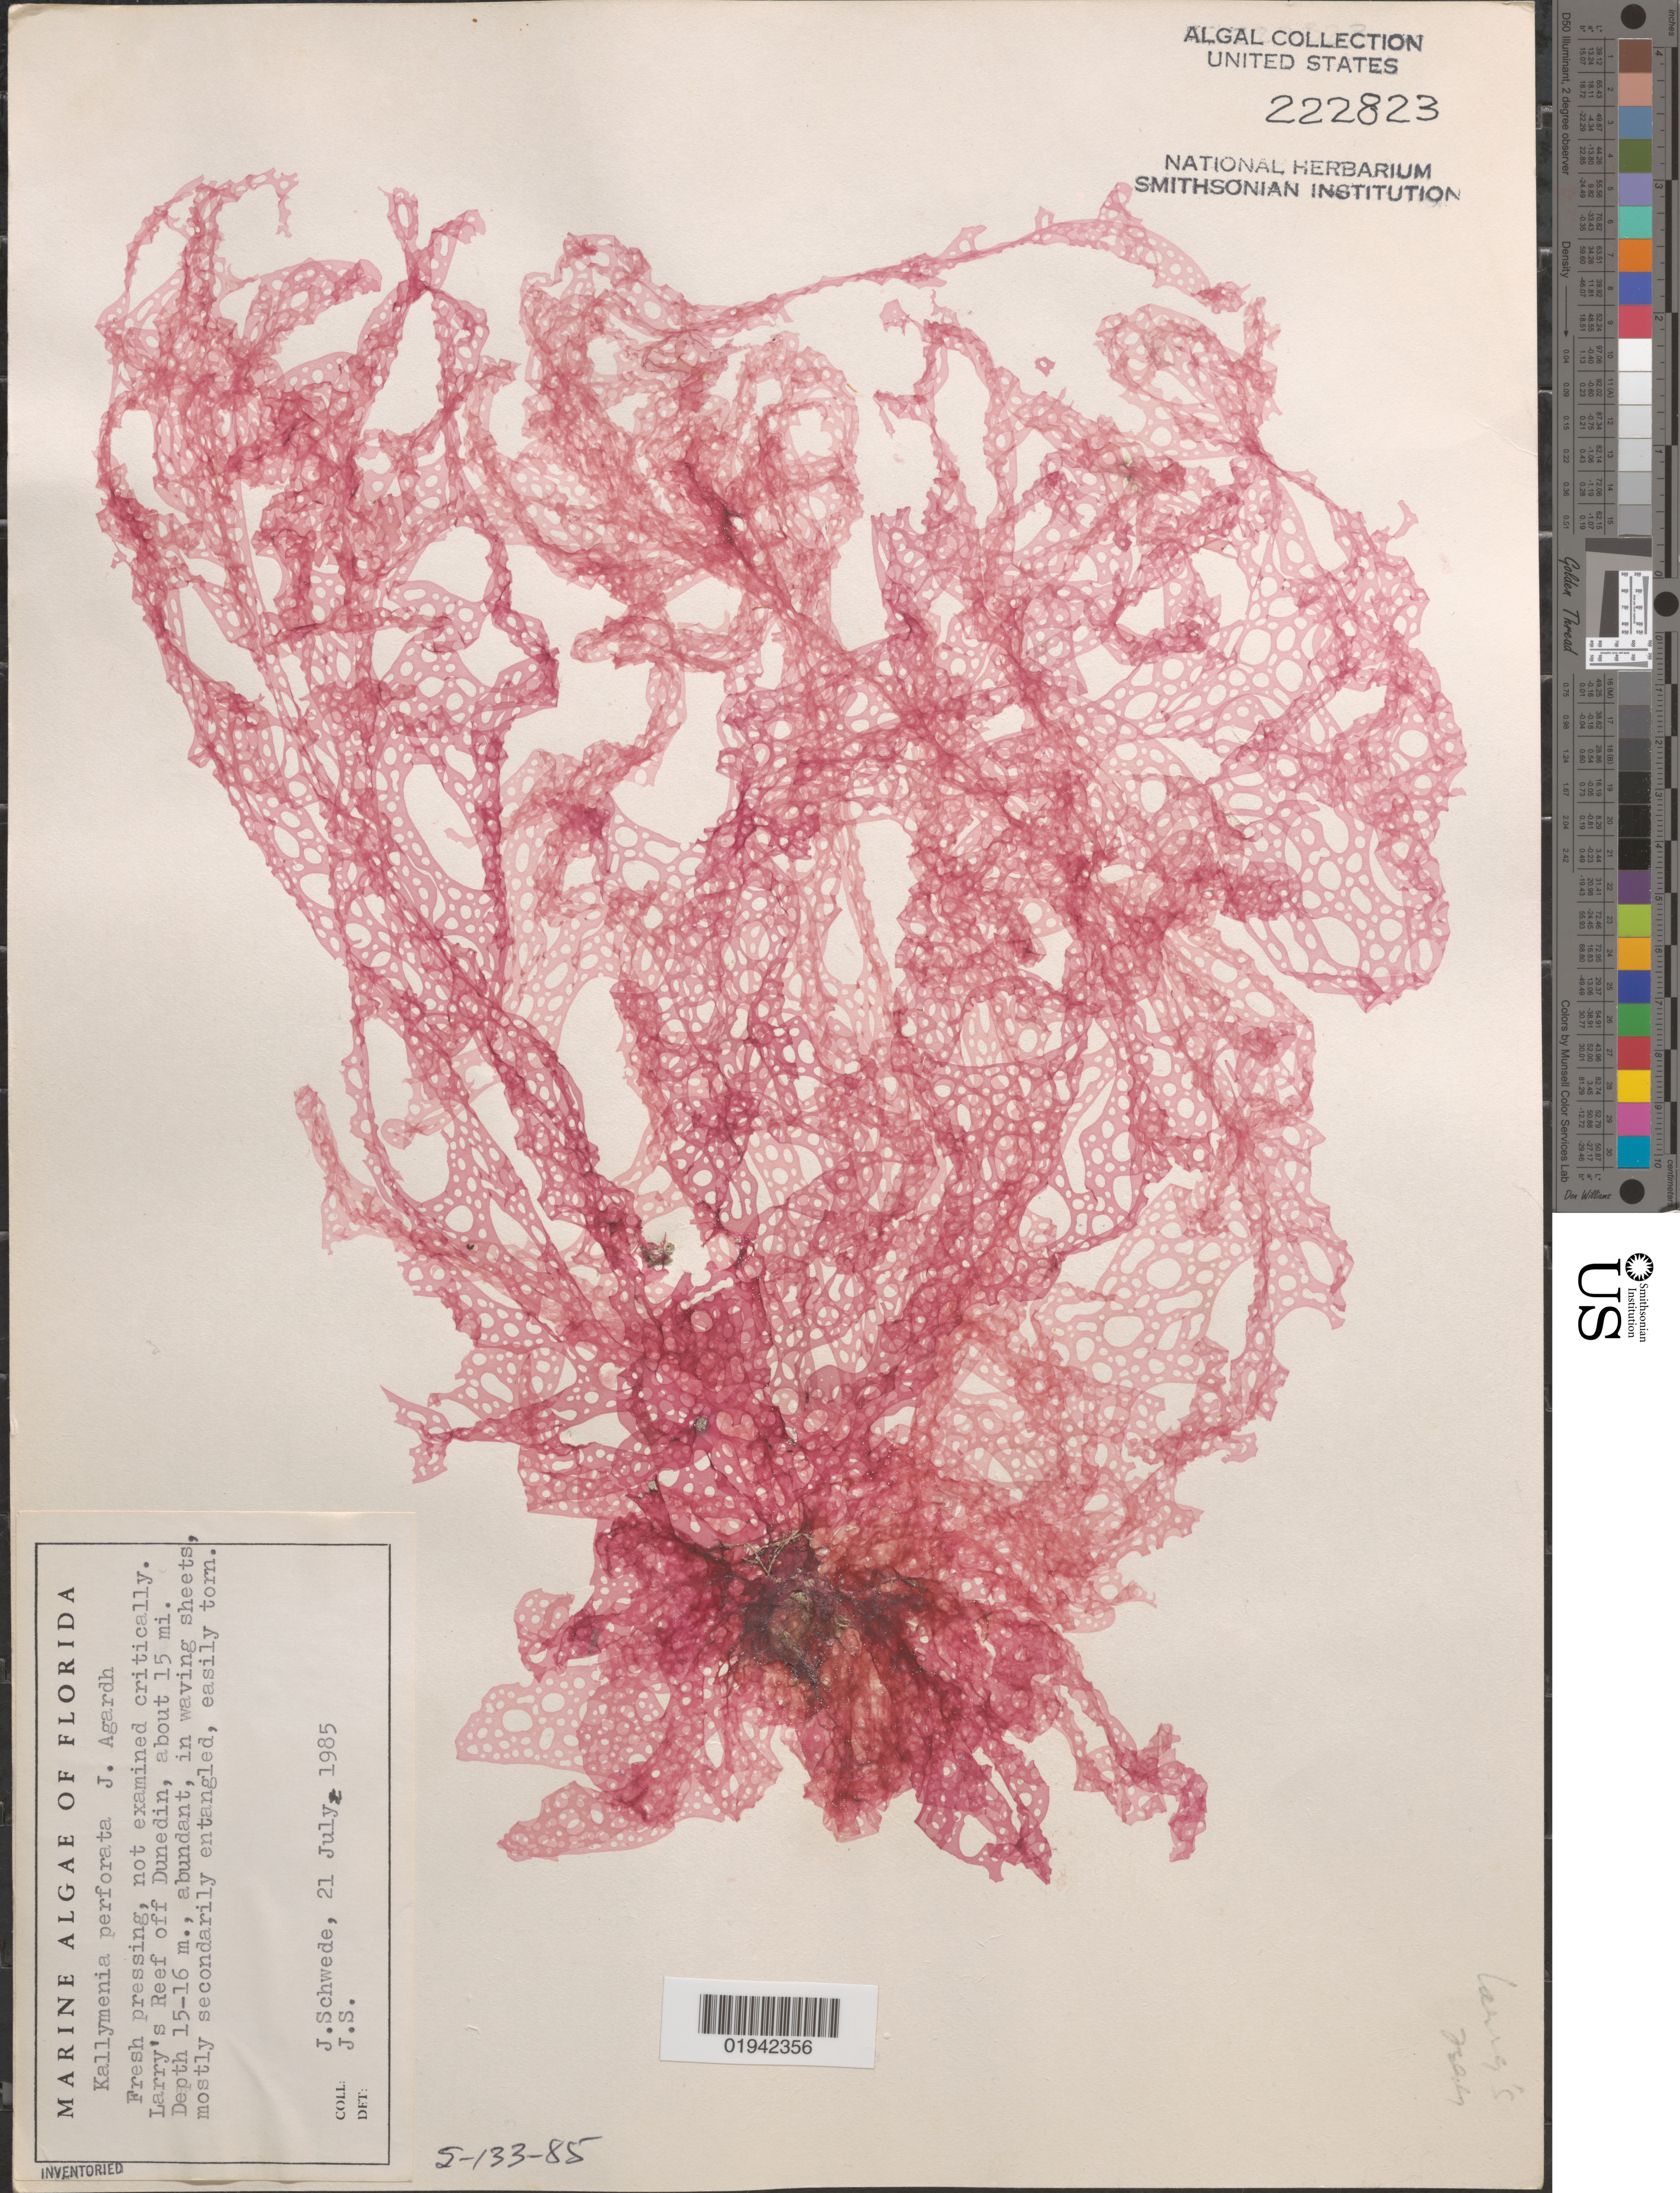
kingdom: Plantae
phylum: Rhodophyta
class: Florideophyceae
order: Gigartinales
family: Kallymeniaceae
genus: Kallymenia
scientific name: Kallymenia perforata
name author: J. Agardh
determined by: Schwede, J., (UNITED STATES)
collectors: J. Schwede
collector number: S-133-85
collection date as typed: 21 Jul 1985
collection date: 1985-07-21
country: United States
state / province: Florida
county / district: Pinellas County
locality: Larry's Reef, ca. 15 miles off Dunedin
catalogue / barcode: US 222823